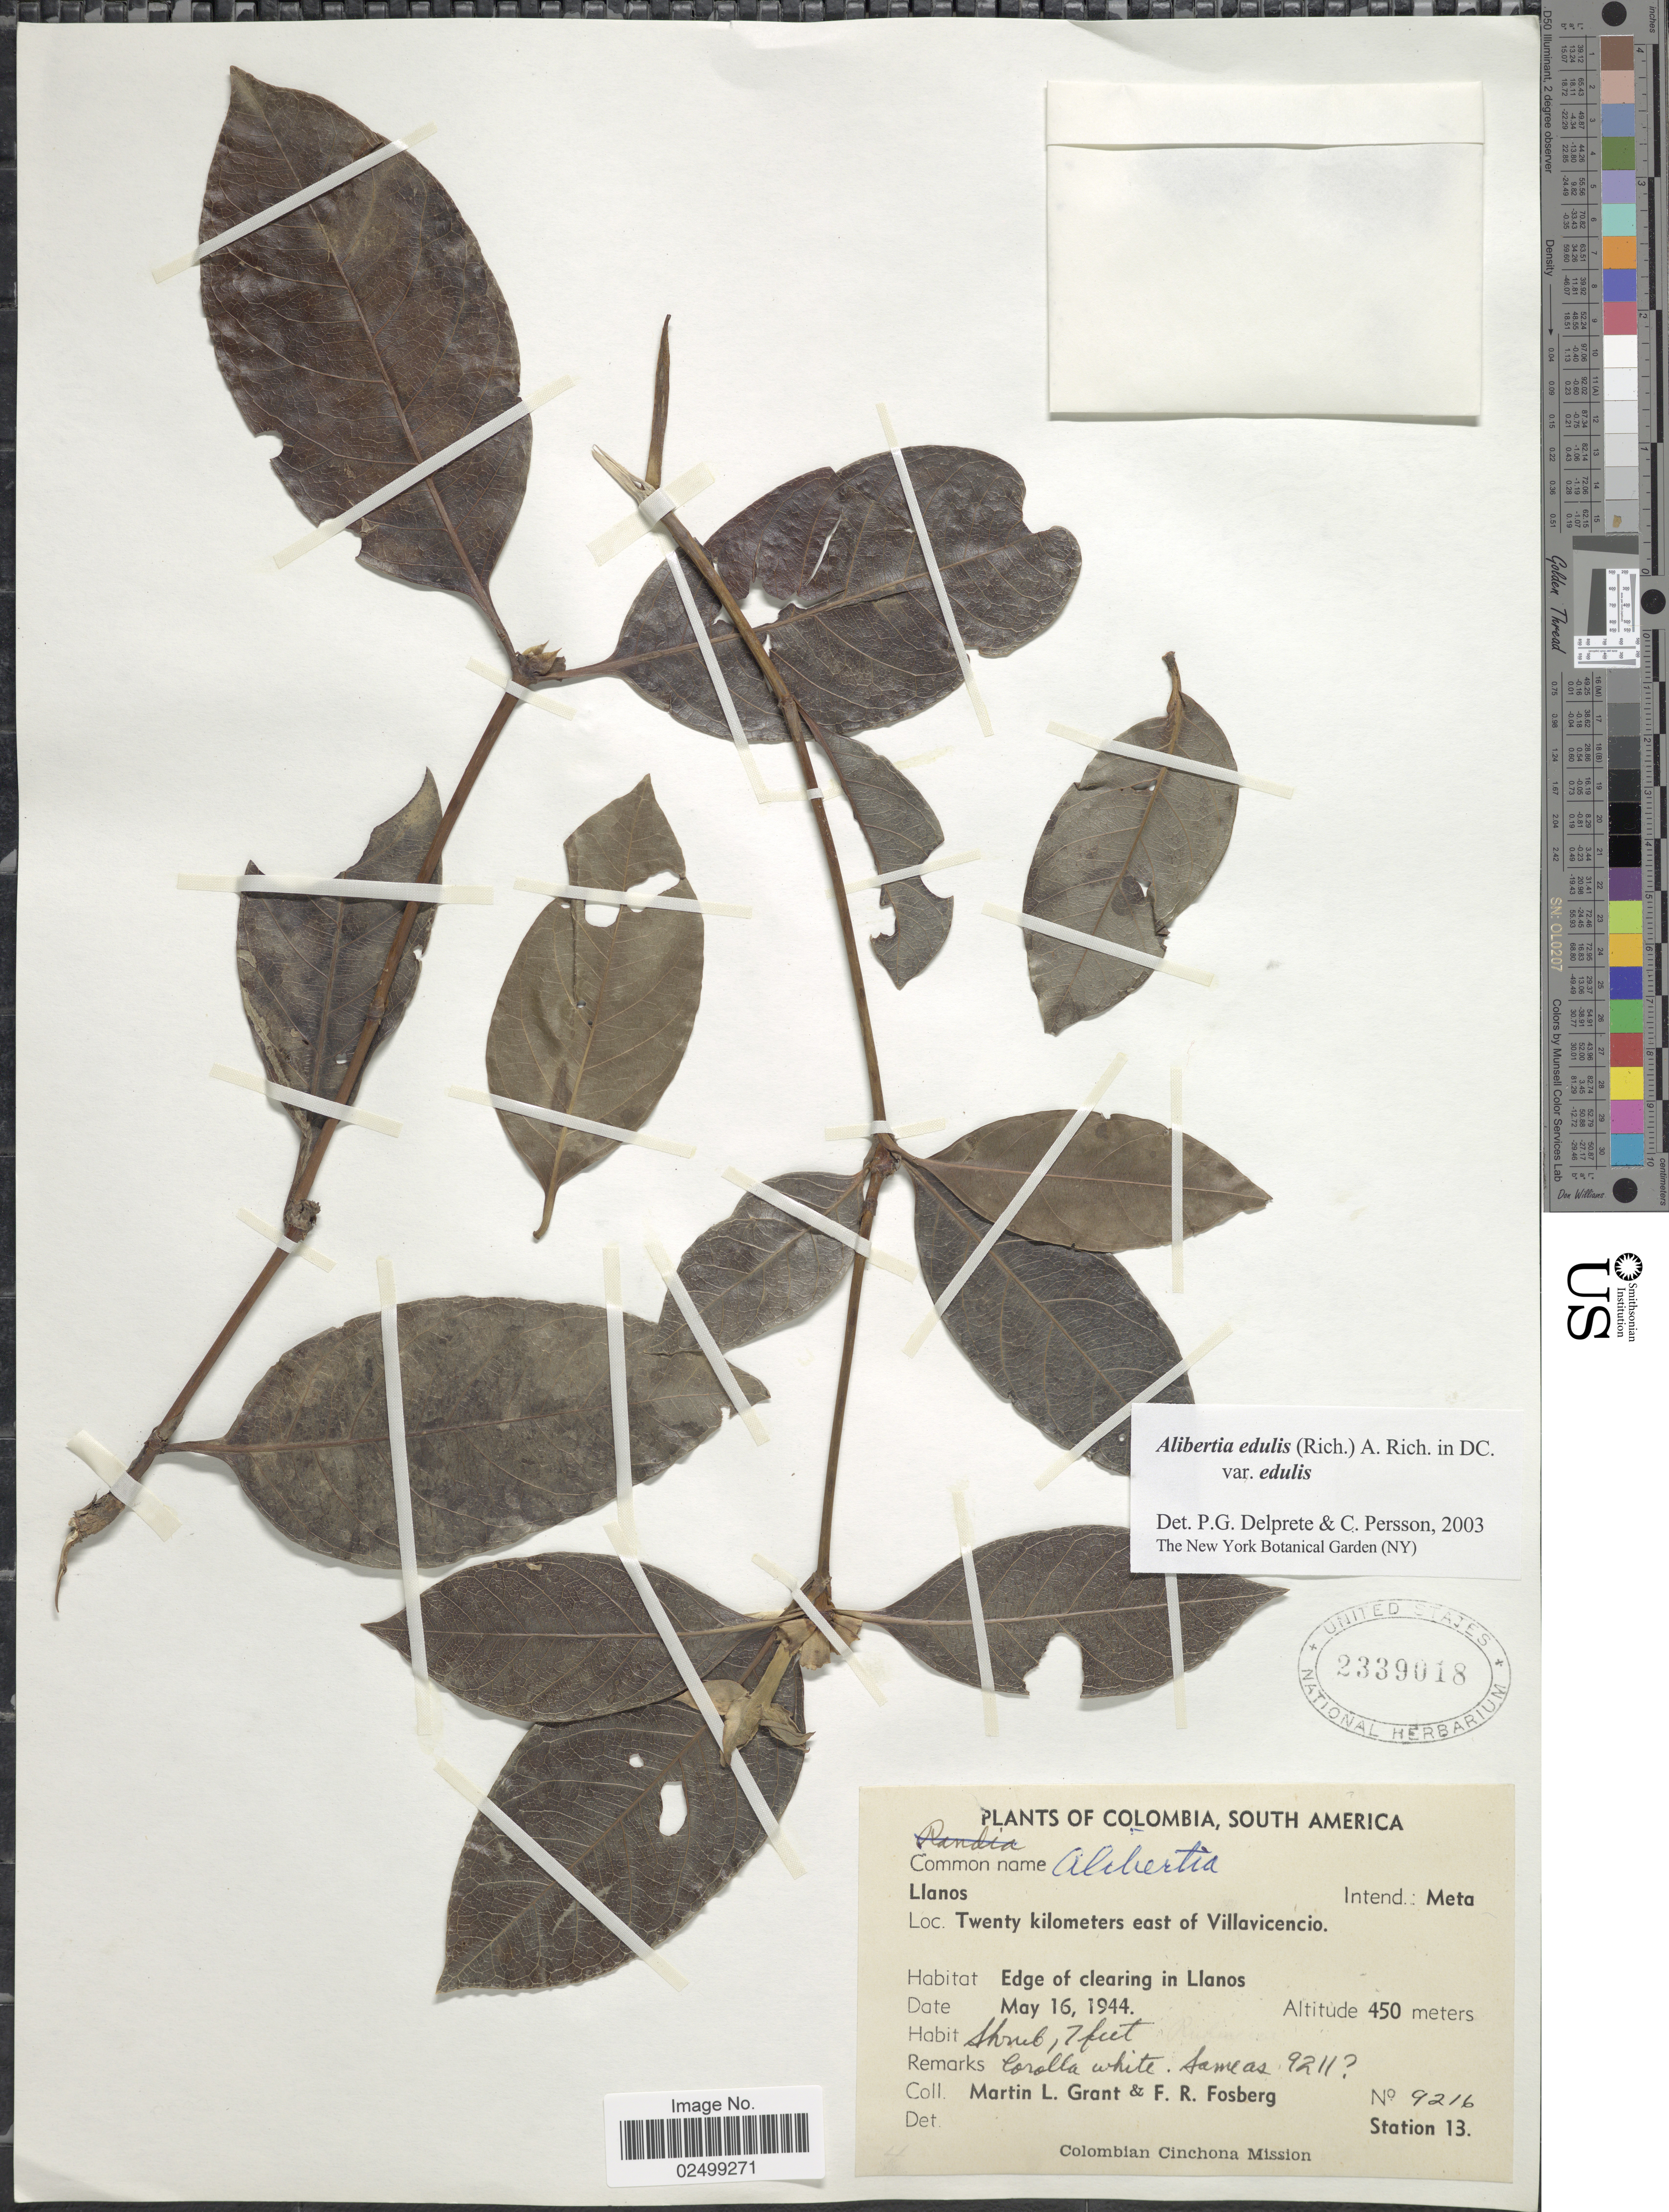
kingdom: Plantae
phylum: Tracheophyta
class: Magnoliopsida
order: Gentianales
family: Rubiaceae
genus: Alibertia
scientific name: Alibertia edulis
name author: (Rich.) A. Rich. ex DC.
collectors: M. L. Grant & F. R. Fosberg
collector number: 9216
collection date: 1944-05-16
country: Colombia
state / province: Meta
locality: Llanos, Intend: Meta, Twenty kilometers east of Villavicencio, Edge of clearing in Llanos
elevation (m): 450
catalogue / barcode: US 2339018